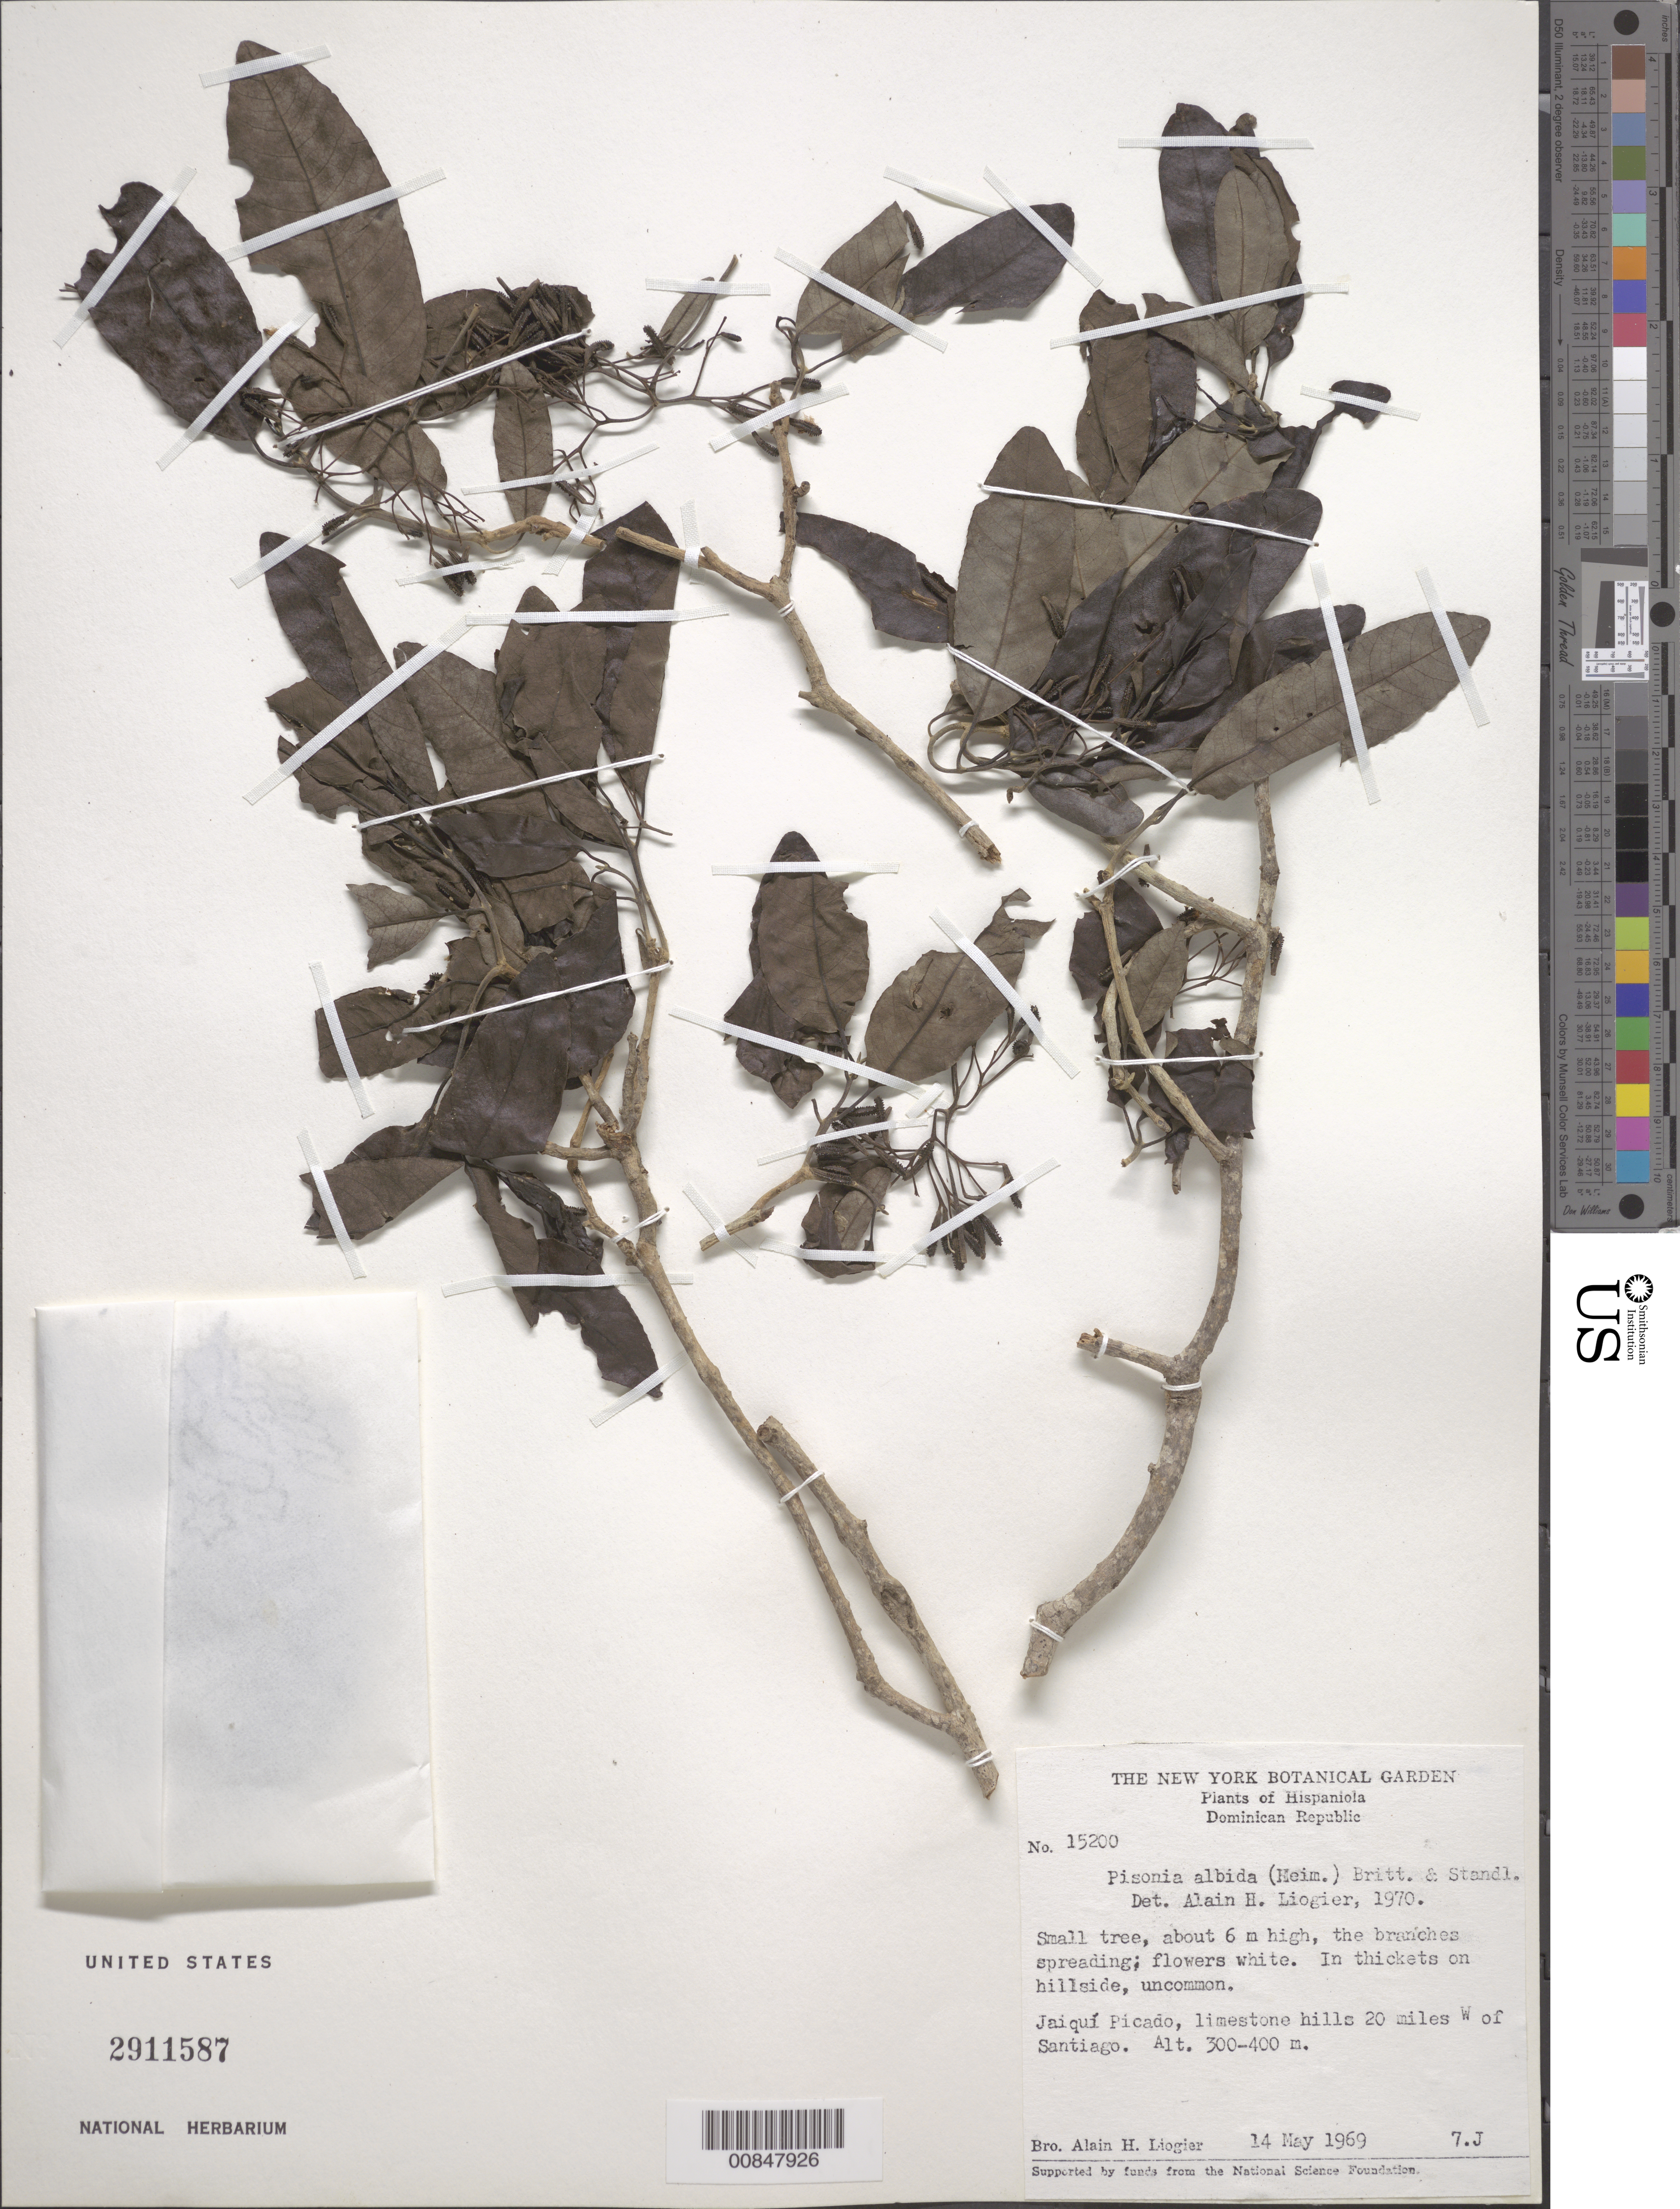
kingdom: Plantae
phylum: Tracheophyta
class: Magnoliopsida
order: Caryophyllales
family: Nyctaginaceae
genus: Pisonia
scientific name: Pisonia albida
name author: (Heimerl) Britton ex Standl.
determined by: Liogier, Alain H.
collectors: A. H. Liogier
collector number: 15200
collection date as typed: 14 May 1969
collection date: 1969-05-14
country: Dominican Republic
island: Hispaniola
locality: Jaiquí Picado, Limestone hills 20 miles W of Santiago.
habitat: In thickets on hillside. Limestone hills.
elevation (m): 300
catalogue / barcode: US 2911587